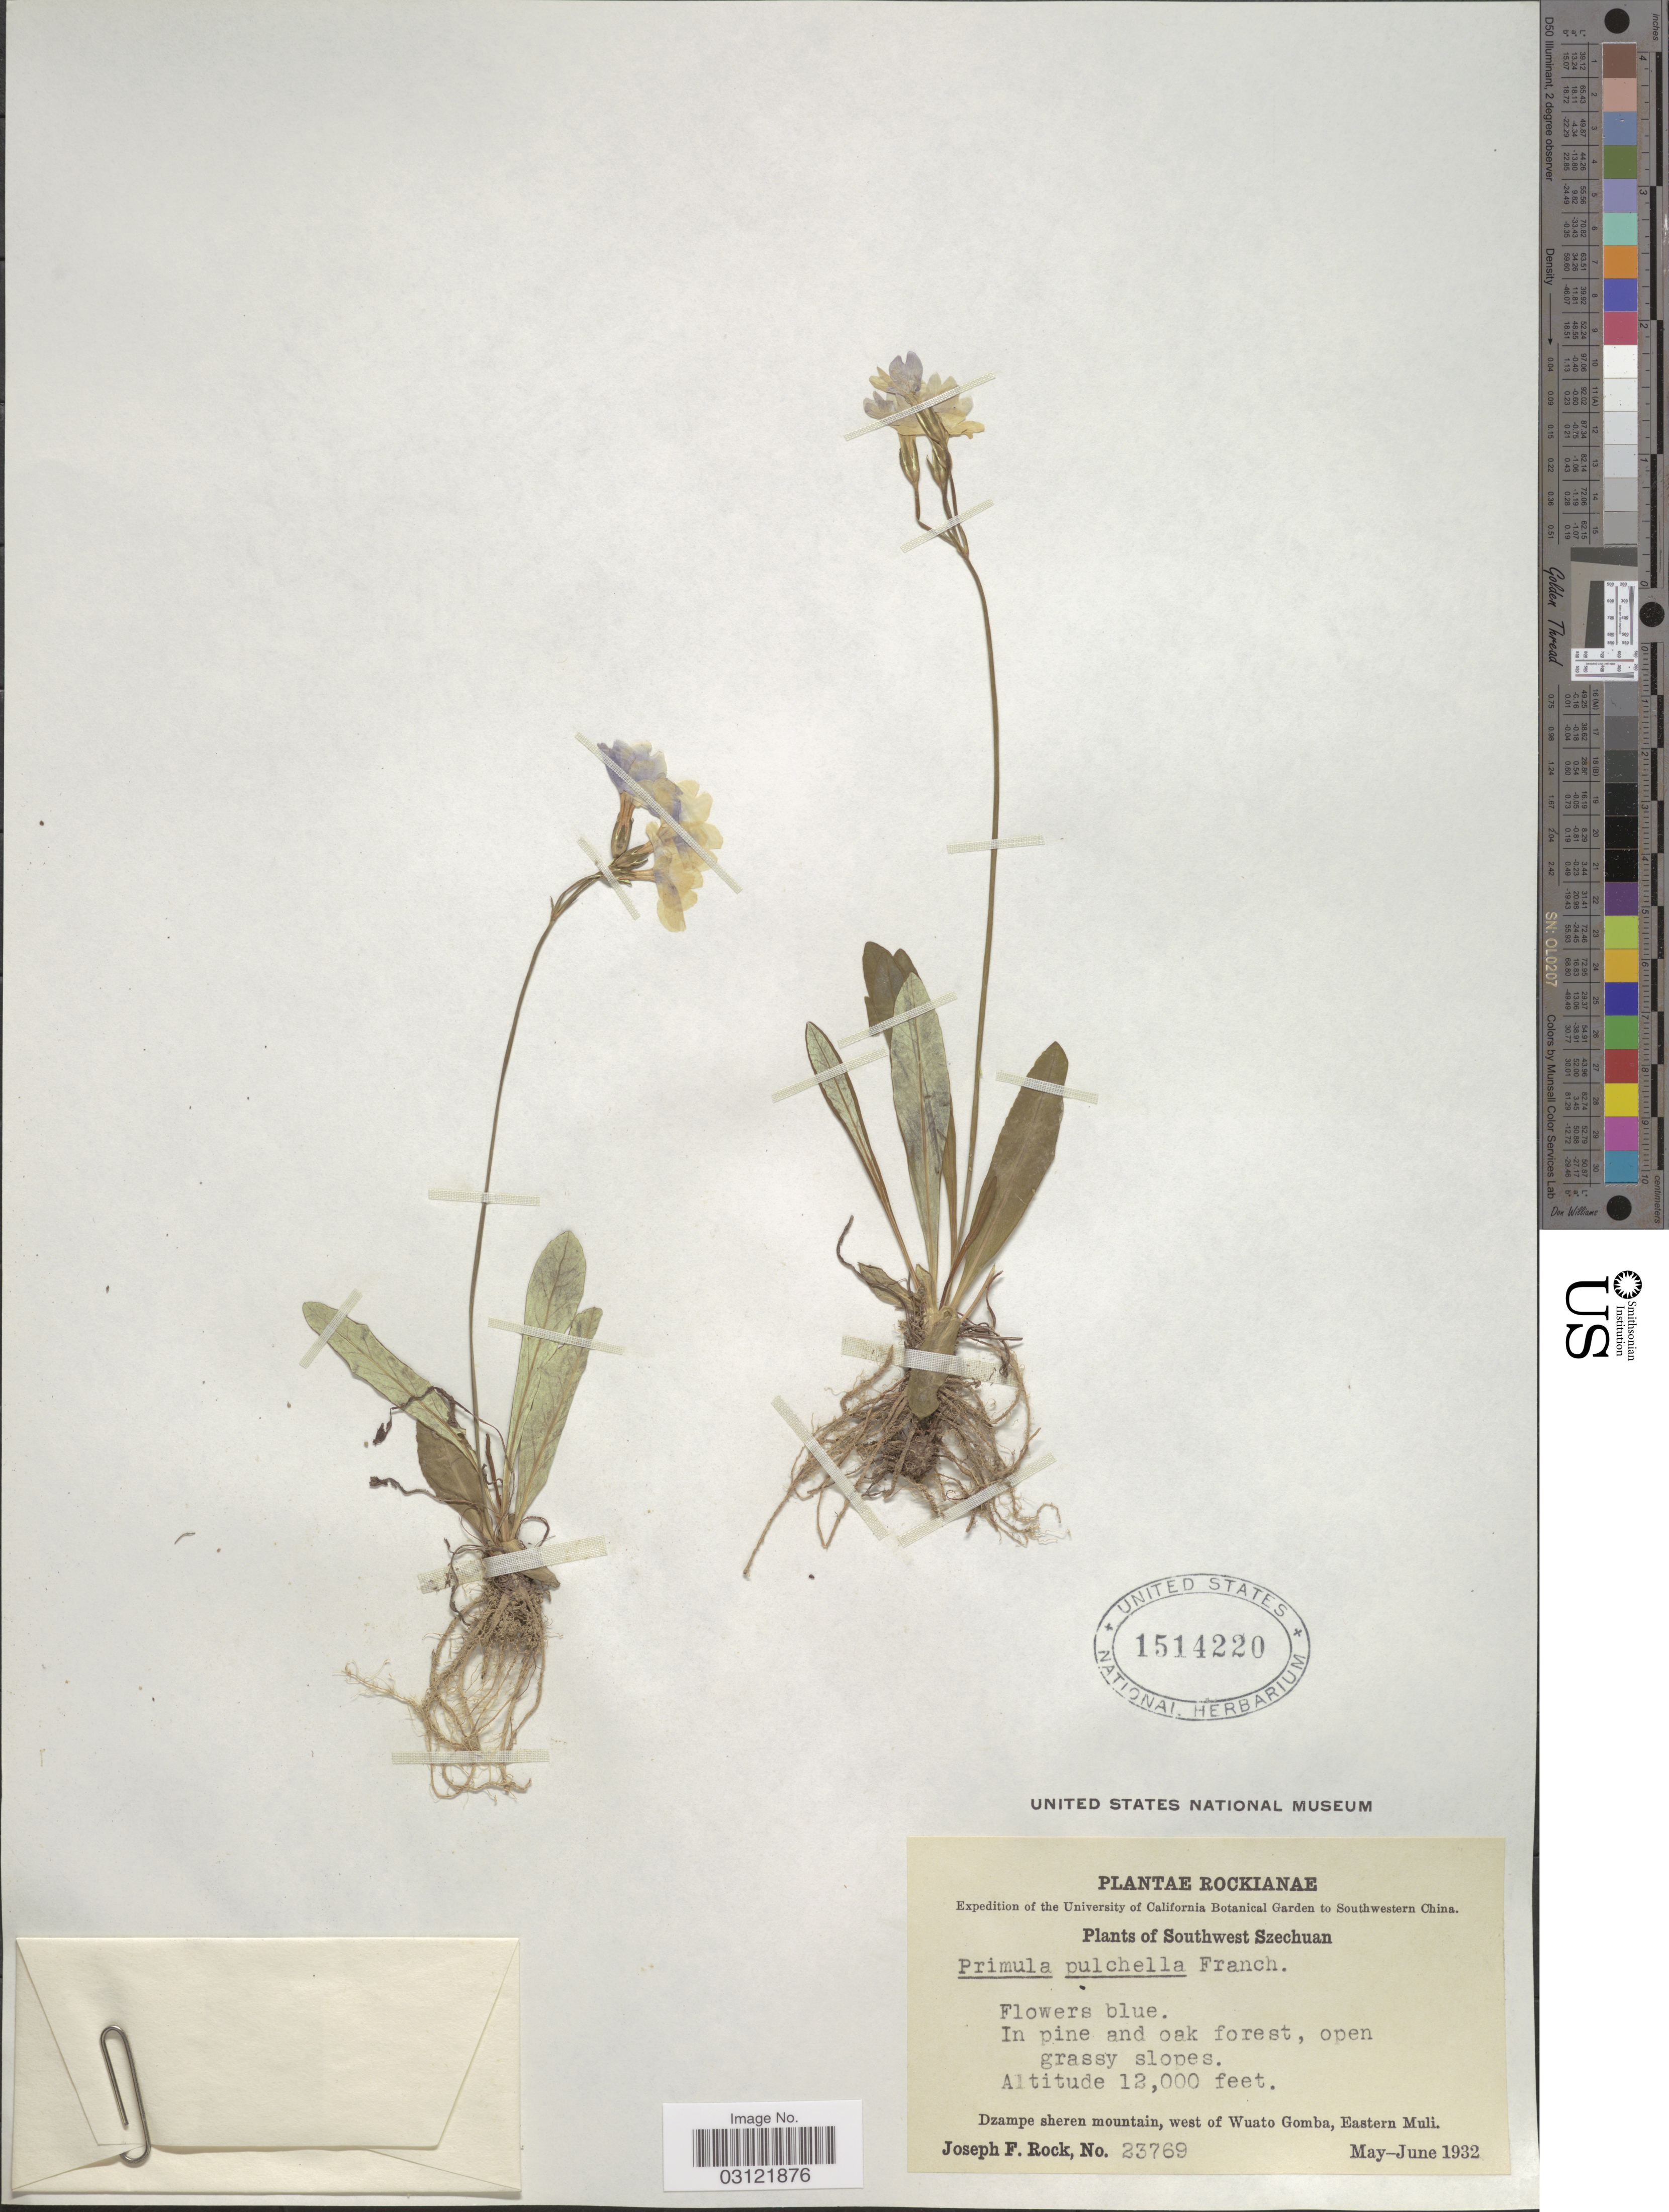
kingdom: Plantae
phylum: Tracheophyta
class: Magnoliopsida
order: Ericales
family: Primulaceae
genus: Primula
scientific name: Primula pulchella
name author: Franch.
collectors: J. F. Rock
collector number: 23769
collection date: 1932-05/1932-06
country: China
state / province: Sichuan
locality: Southwestern China. Southwest Szechuan. Dzampe sheren mountain, west of Wuato Gomba, Eastern Muli.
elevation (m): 3658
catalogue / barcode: US 1514220